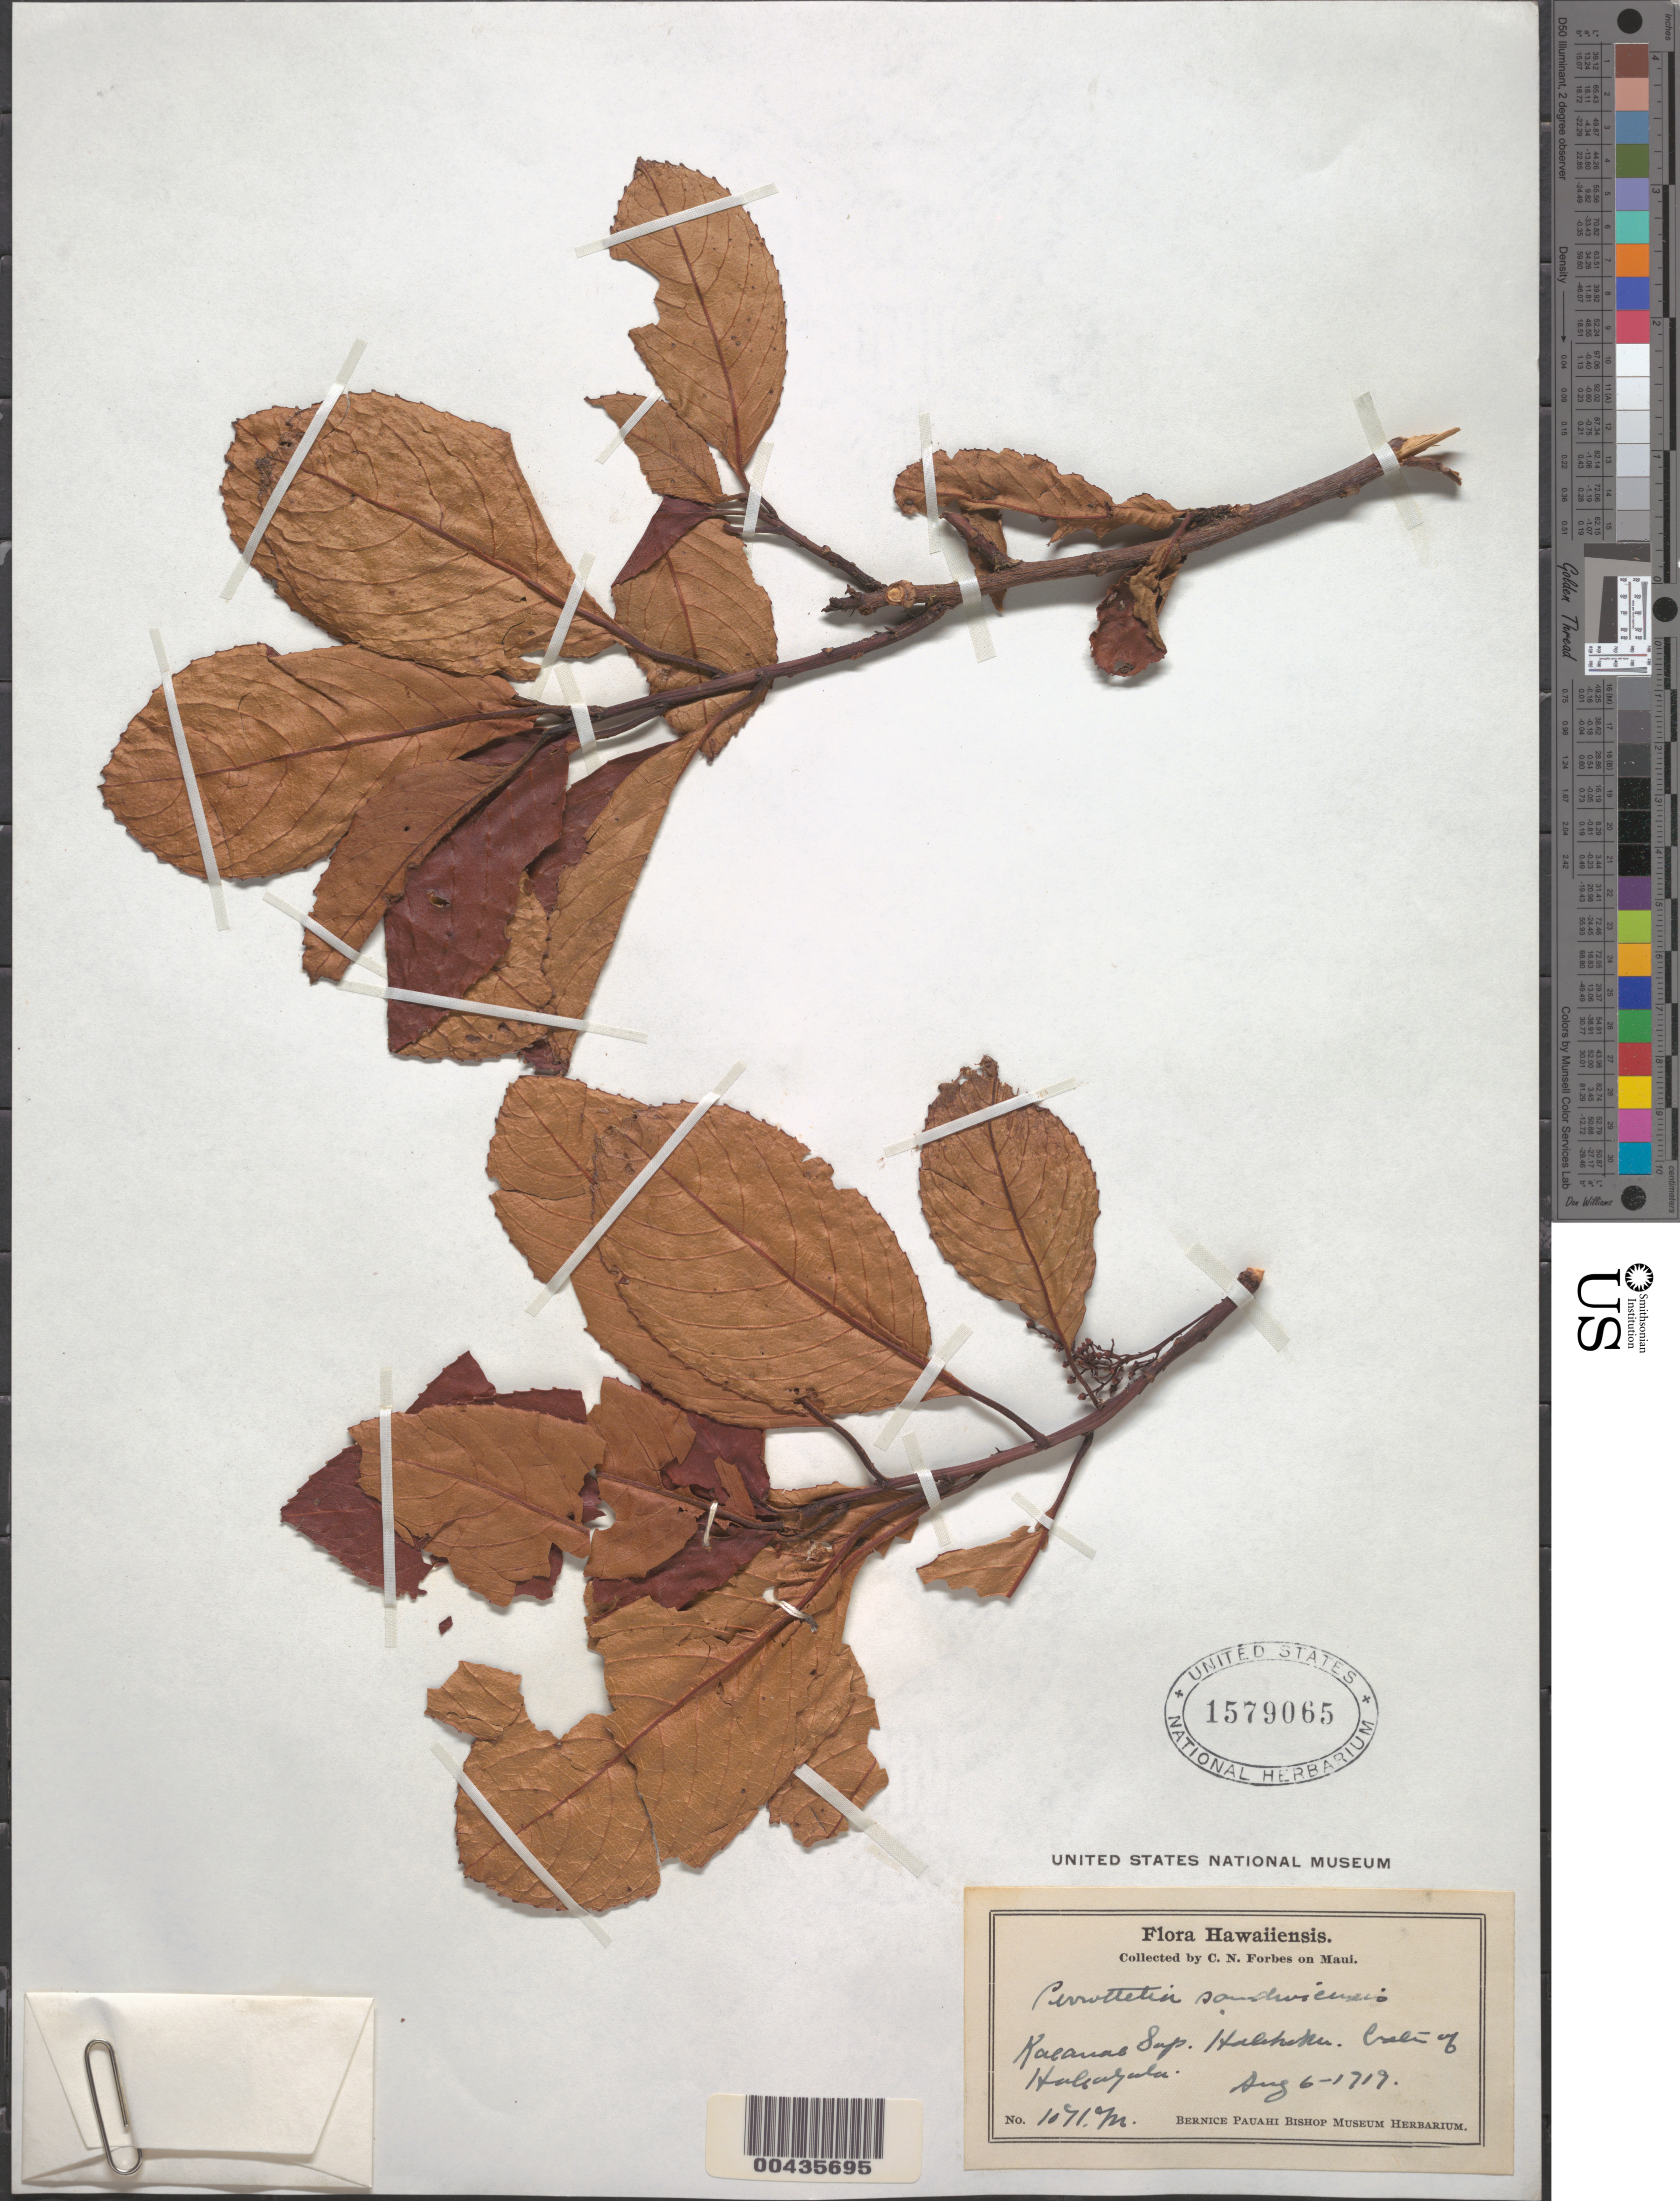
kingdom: Plantae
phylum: Tracheophyta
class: Magnoliopsida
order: Huerteales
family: Dipentodontaceae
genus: Perrottetia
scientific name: Perrottetia sandwicensis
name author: A. Gray in Wilkes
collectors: C. N. Forbes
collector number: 1071.M.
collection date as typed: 6 Aug 1919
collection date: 1919-08-06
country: United States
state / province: Hawaii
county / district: Maui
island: Maui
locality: Kaeanae Gap. Haleahaku. Crater of Haleakala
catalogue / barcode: US 1579065